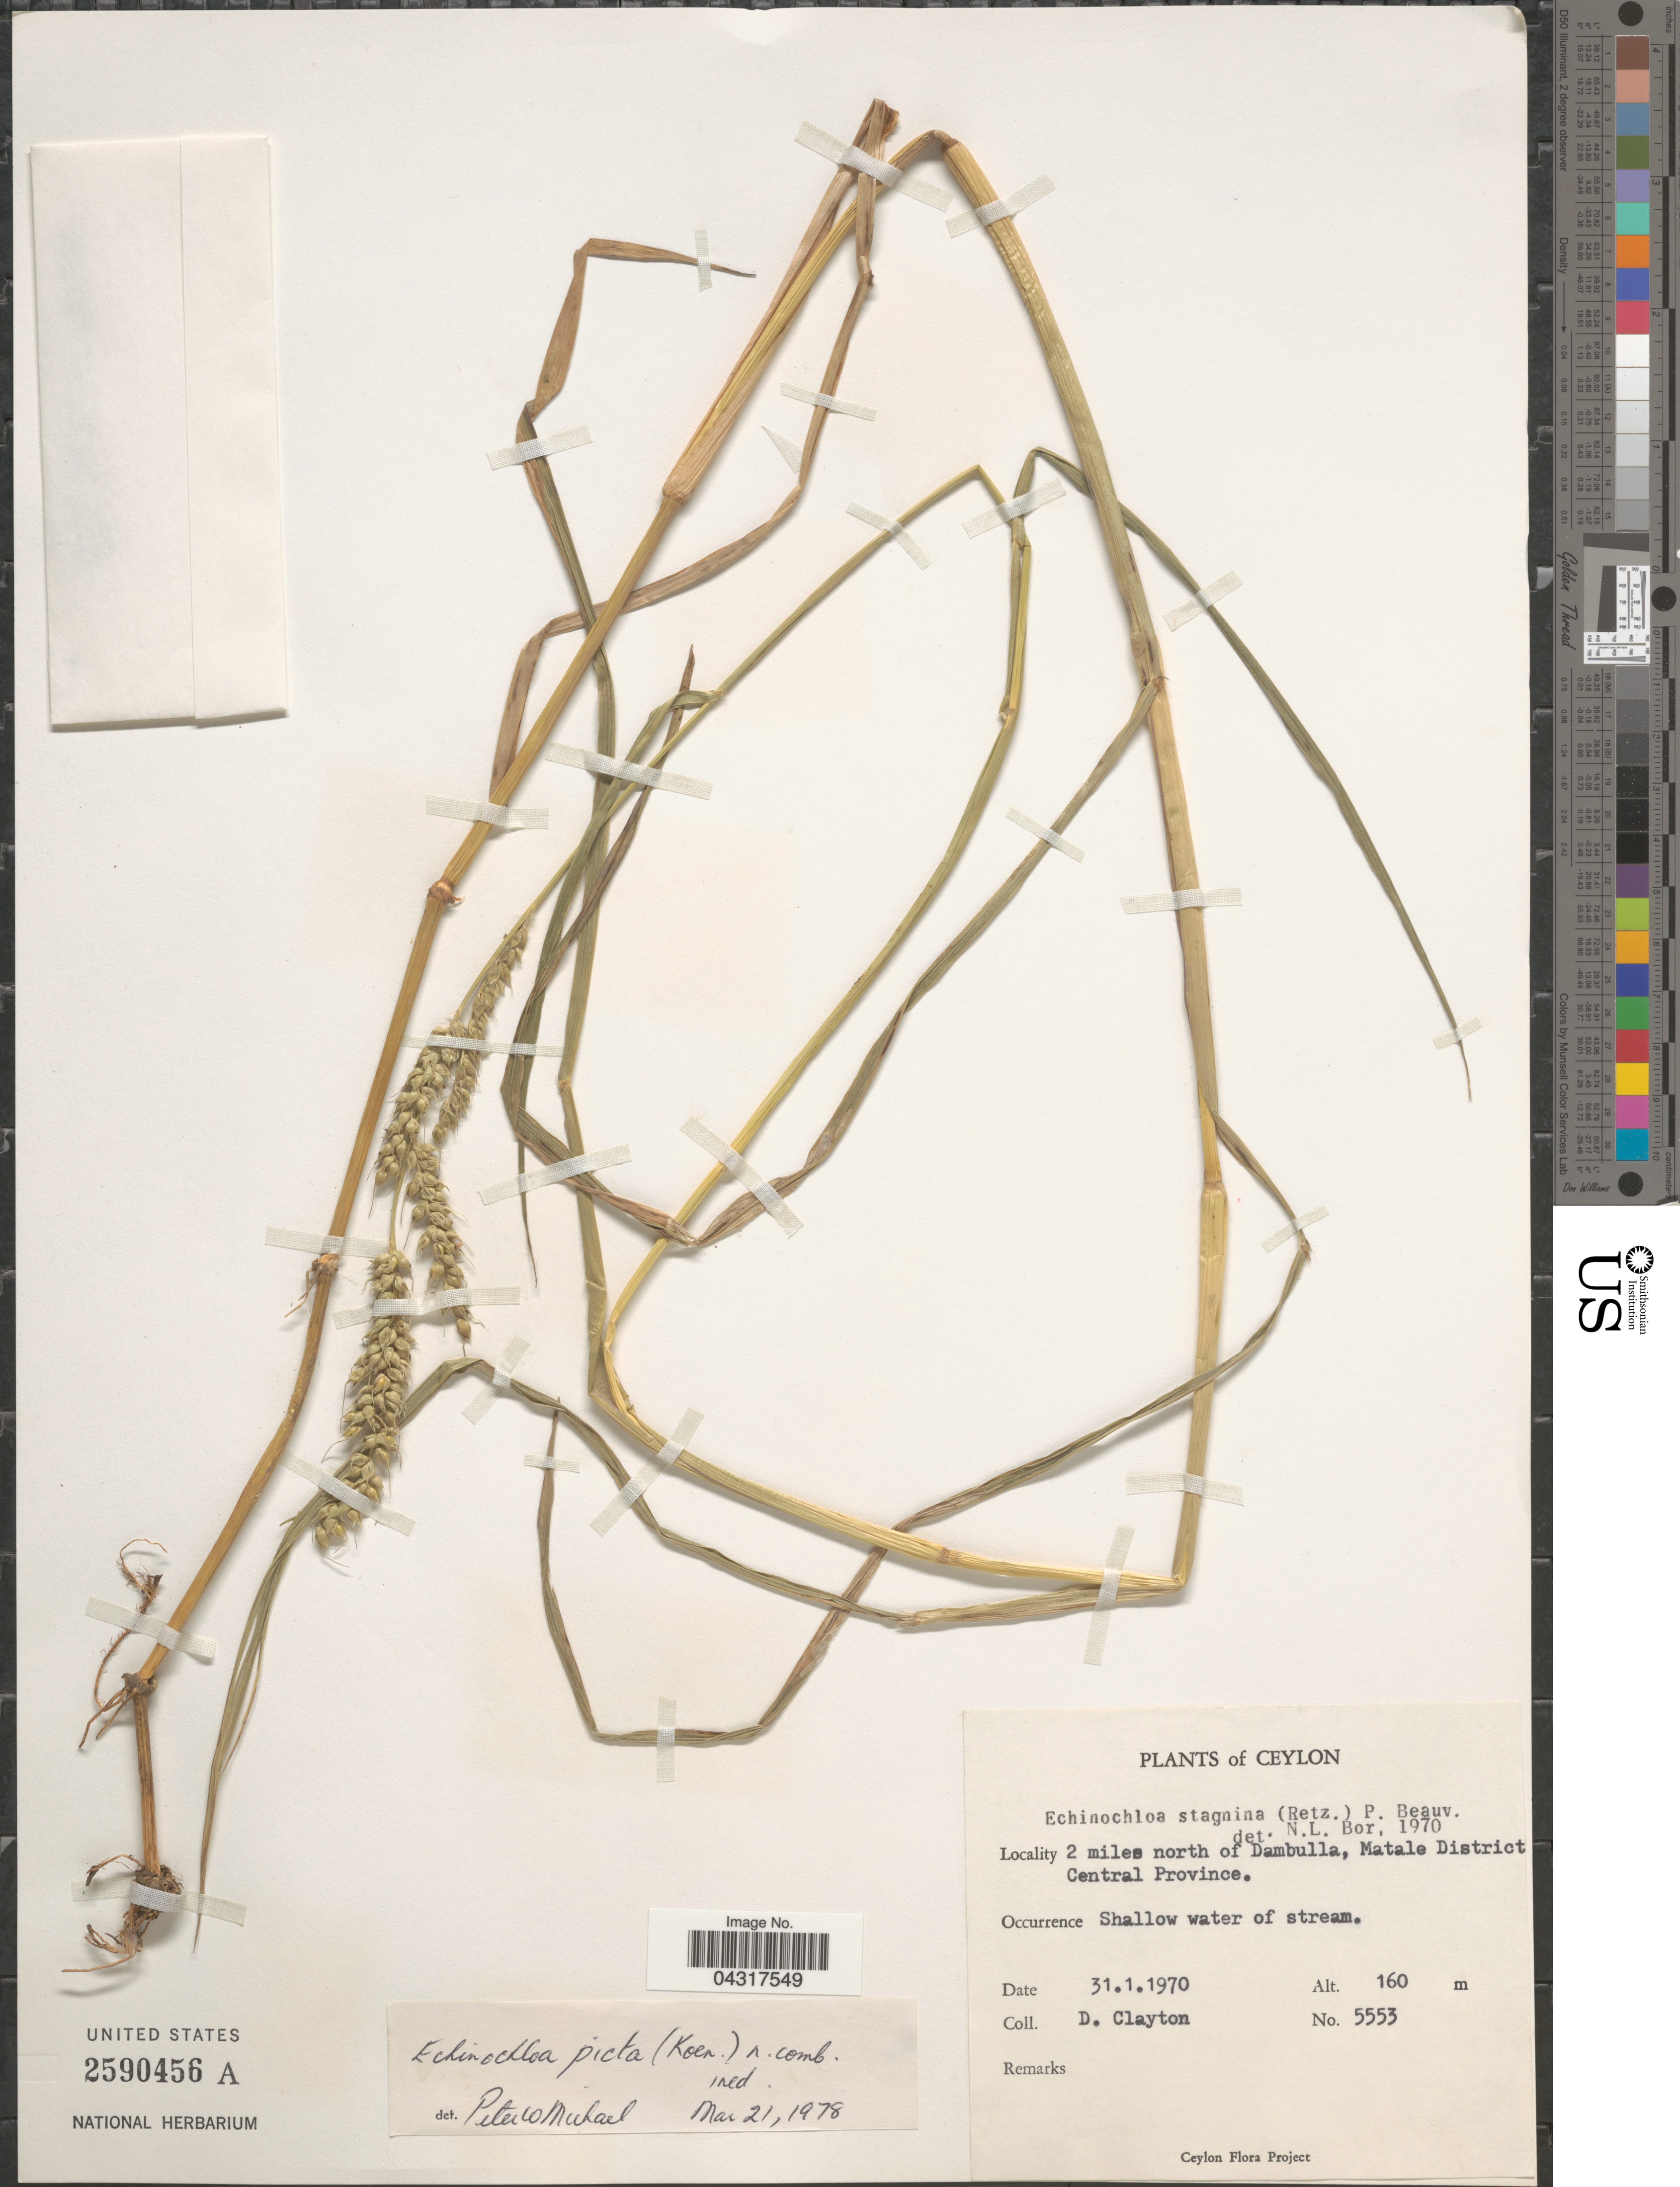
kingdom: Plantae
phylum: Tracheophyta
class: Liliopsida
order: Poales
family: Poaceae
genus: Echinochloa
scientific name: Echinochloa picta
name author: (K.D. Koenig) Michael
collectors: D. Clayton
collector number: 5553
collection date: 1970-01-31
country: Sri Lanka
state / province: Central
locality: Ceylon. 2 miles north of Dambulla, Matale District.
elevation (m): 160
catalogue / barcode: US 2590456A